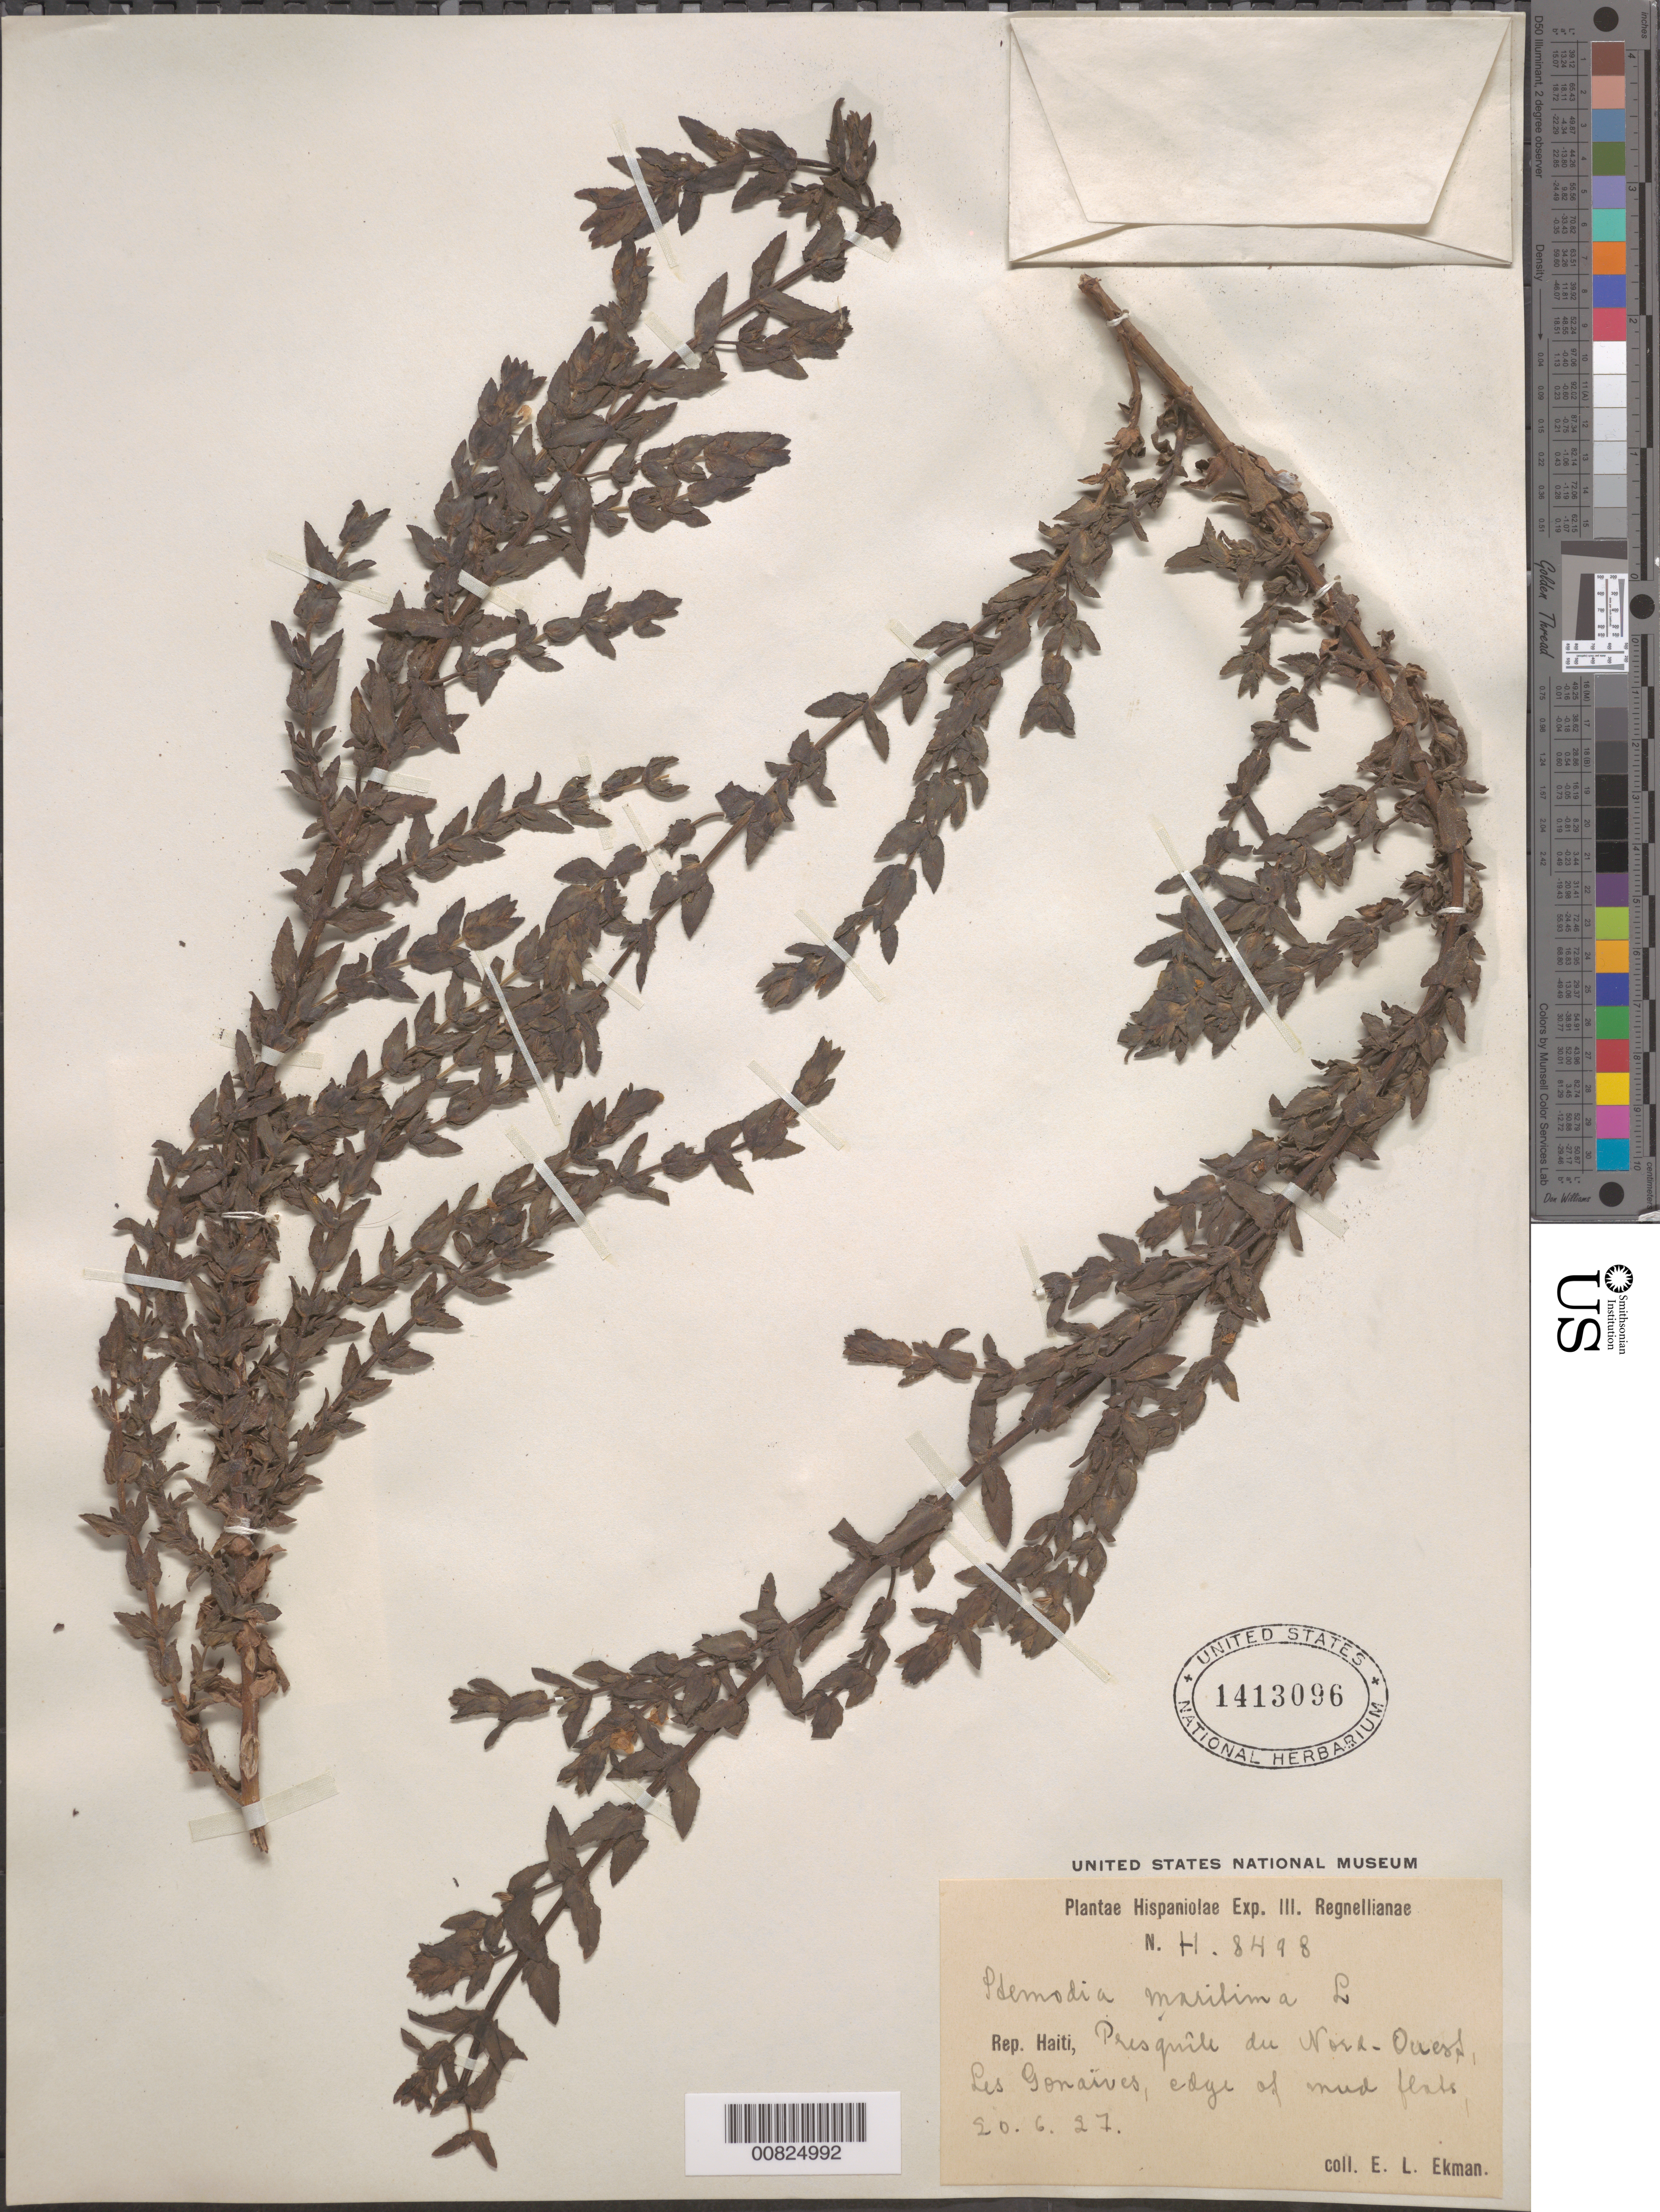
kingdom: Plantae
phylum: Tracheophyta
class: Magnoliopsida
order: Lamiales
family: Plantaginaceae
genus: Stemodia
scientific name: Stemodia maritima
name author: L.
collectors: E. L. Ekman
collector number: H 8498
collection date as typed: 20 Jun 1927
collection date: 1927-06-20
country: Haiti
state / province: Nord-Ouest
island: Hispaniola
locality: Les Gonaives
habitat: Edge of mud flats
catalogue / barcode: US 1413096